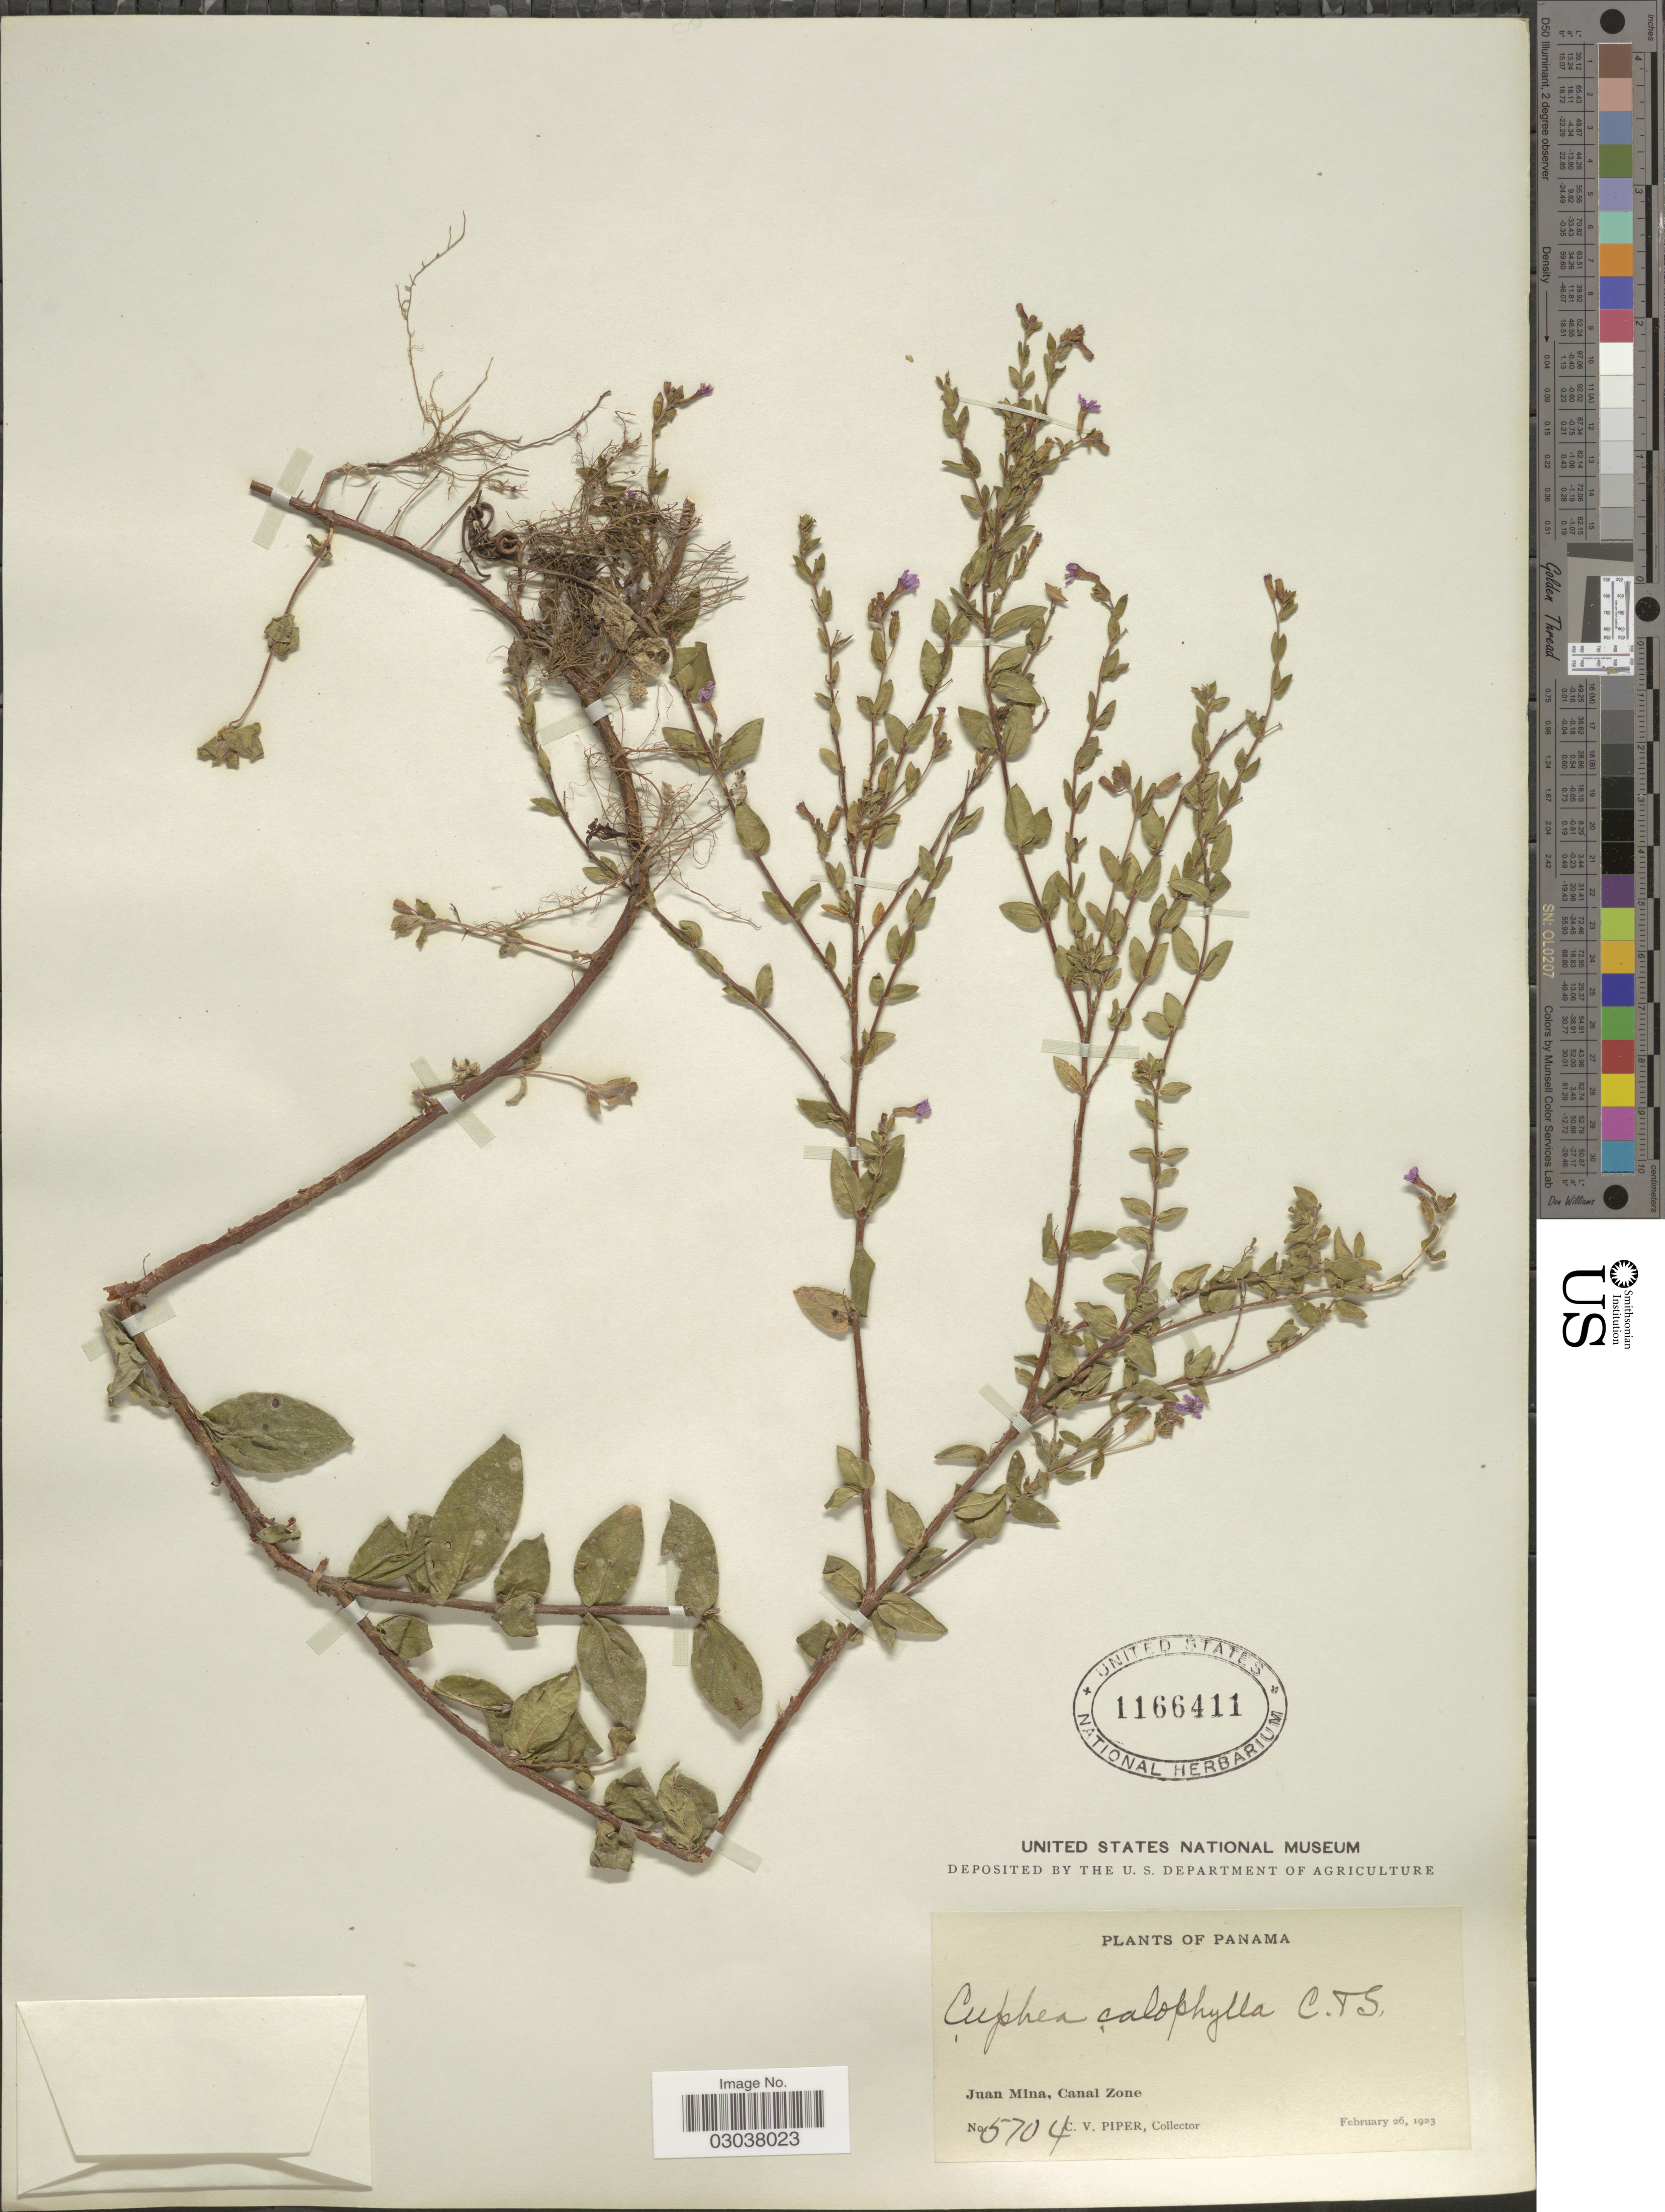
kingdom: Plantae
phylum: Tracheophyta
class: Magnoliopsida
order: Myrtales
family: Lythraceae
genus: Cuphea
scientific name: Cuphea calophylla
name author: Cham. & Schltdl.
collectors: C. V. Piper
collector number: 5704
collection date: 1923-02-26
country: Panama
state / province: Colón / Panamá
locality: Juan Mina, Canal Zone.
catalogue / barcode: US 1166411